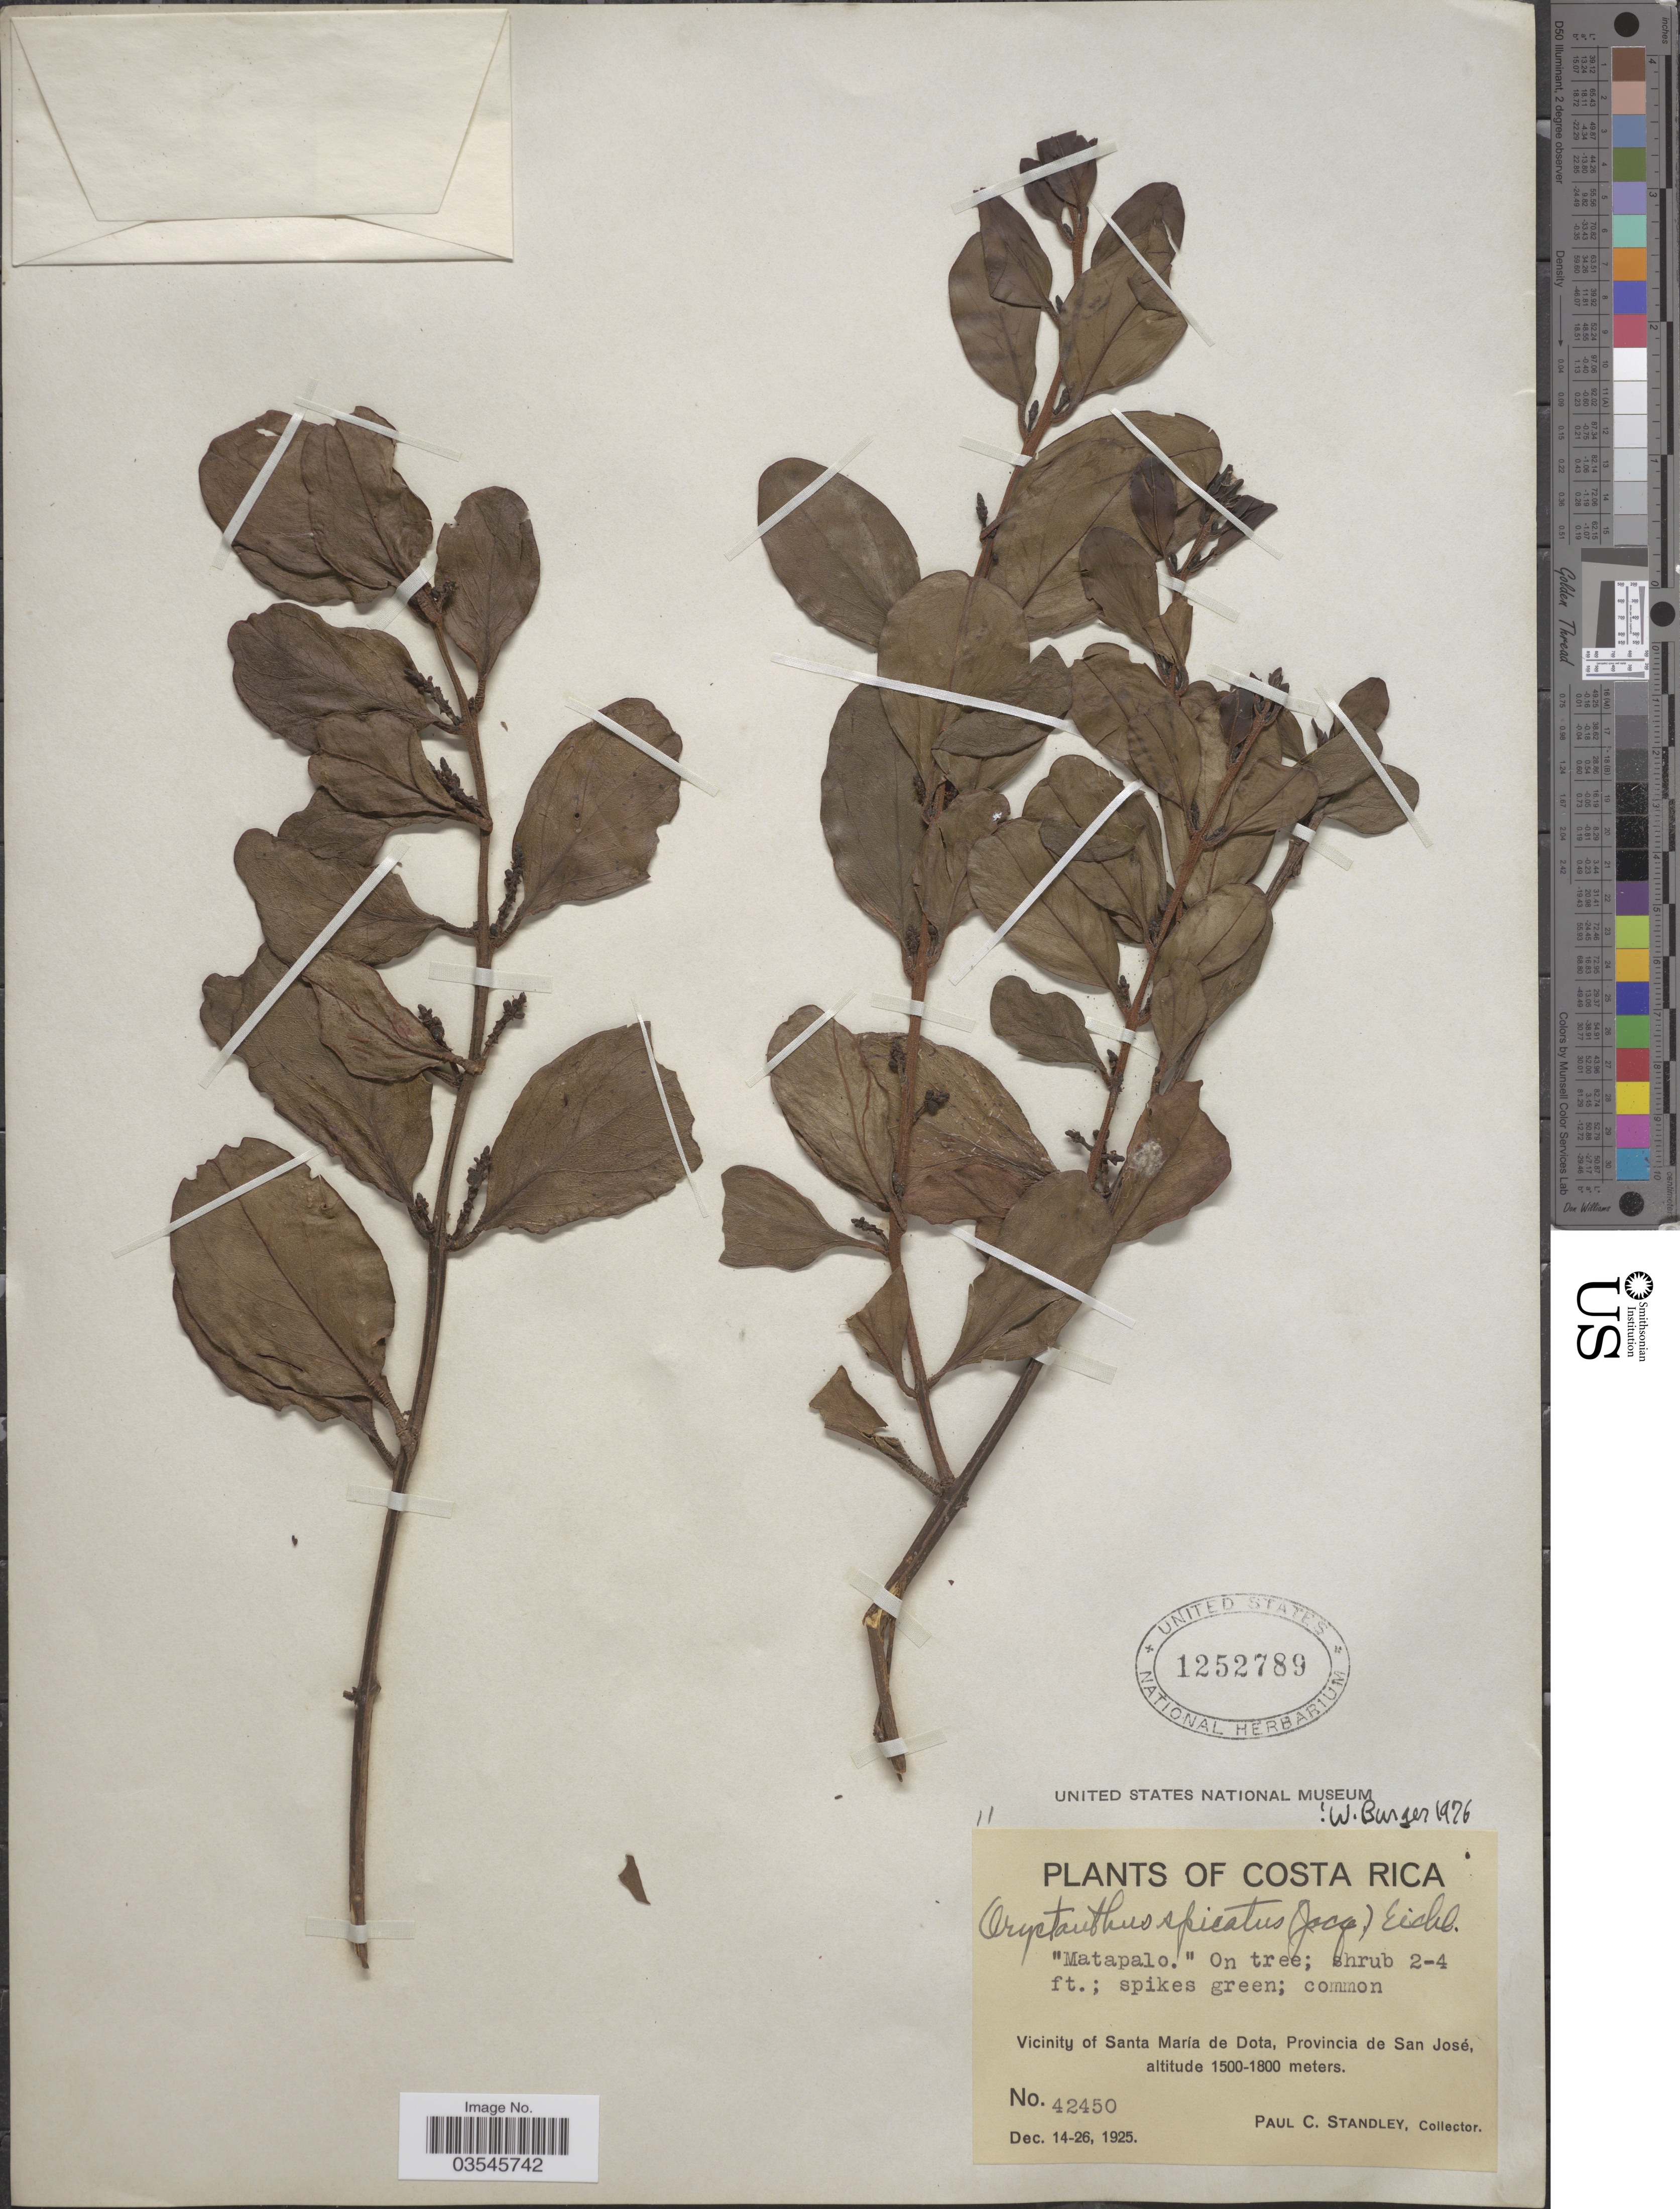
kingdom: Plantae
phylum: Tracheophyta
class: Magnoliopsida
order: Santalales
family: Loranthaceae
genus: Oryctanthus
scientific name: Oryctanthus spicatus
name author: (Jacq.) Eichler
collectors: P. C. Standley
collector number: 42450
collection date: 1925-12-14/1925-12-26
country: Costa Rica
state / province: San José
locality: Vicinity of Santa María de Dota.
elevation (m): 1500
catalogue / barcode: US 1252789